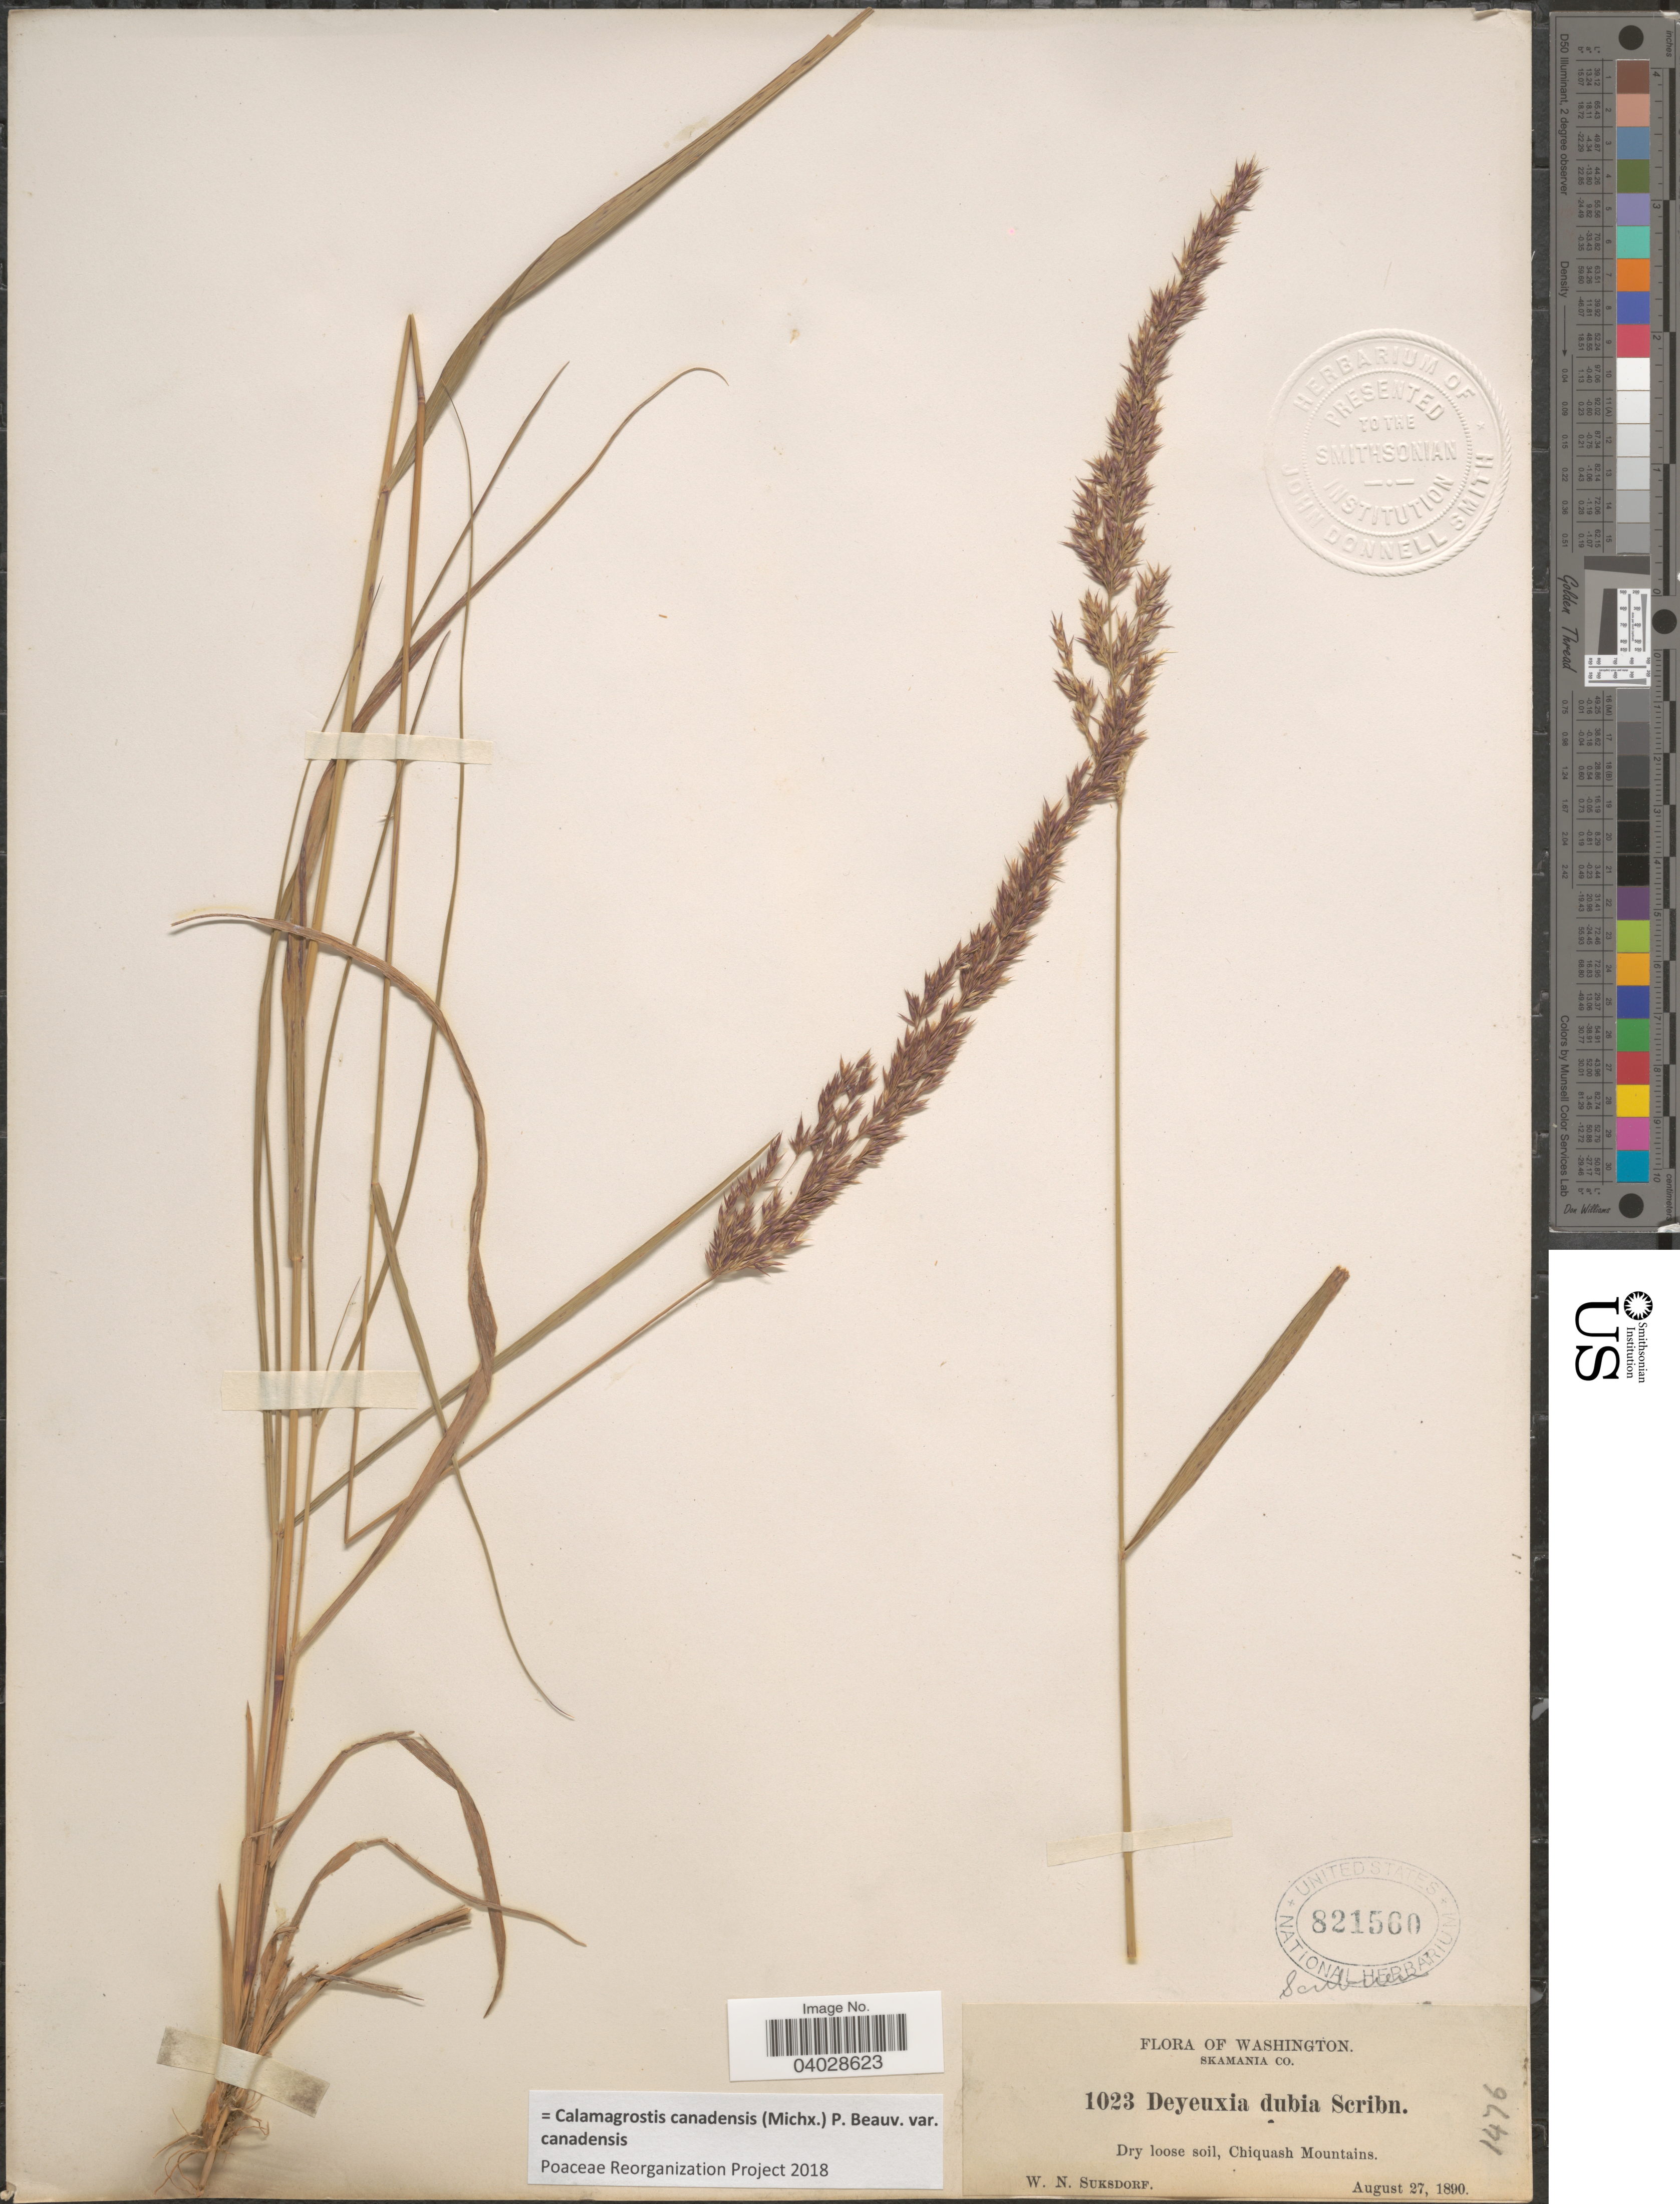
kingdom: Plantae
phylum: Tracheophyta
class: Liliopsida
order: Poales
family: Poaceae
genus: Calamagrostis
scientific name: Calamagrostis canadensis var. canadensis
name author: (Michx.) P. Beauv.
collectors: W. N. Suksdorf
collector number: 1023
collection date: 1890-08-27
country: United States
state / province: Washington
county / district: Skamania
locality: Skamania Co. Dry loose soil, Chiquash Mountains.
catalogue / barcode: US 821560